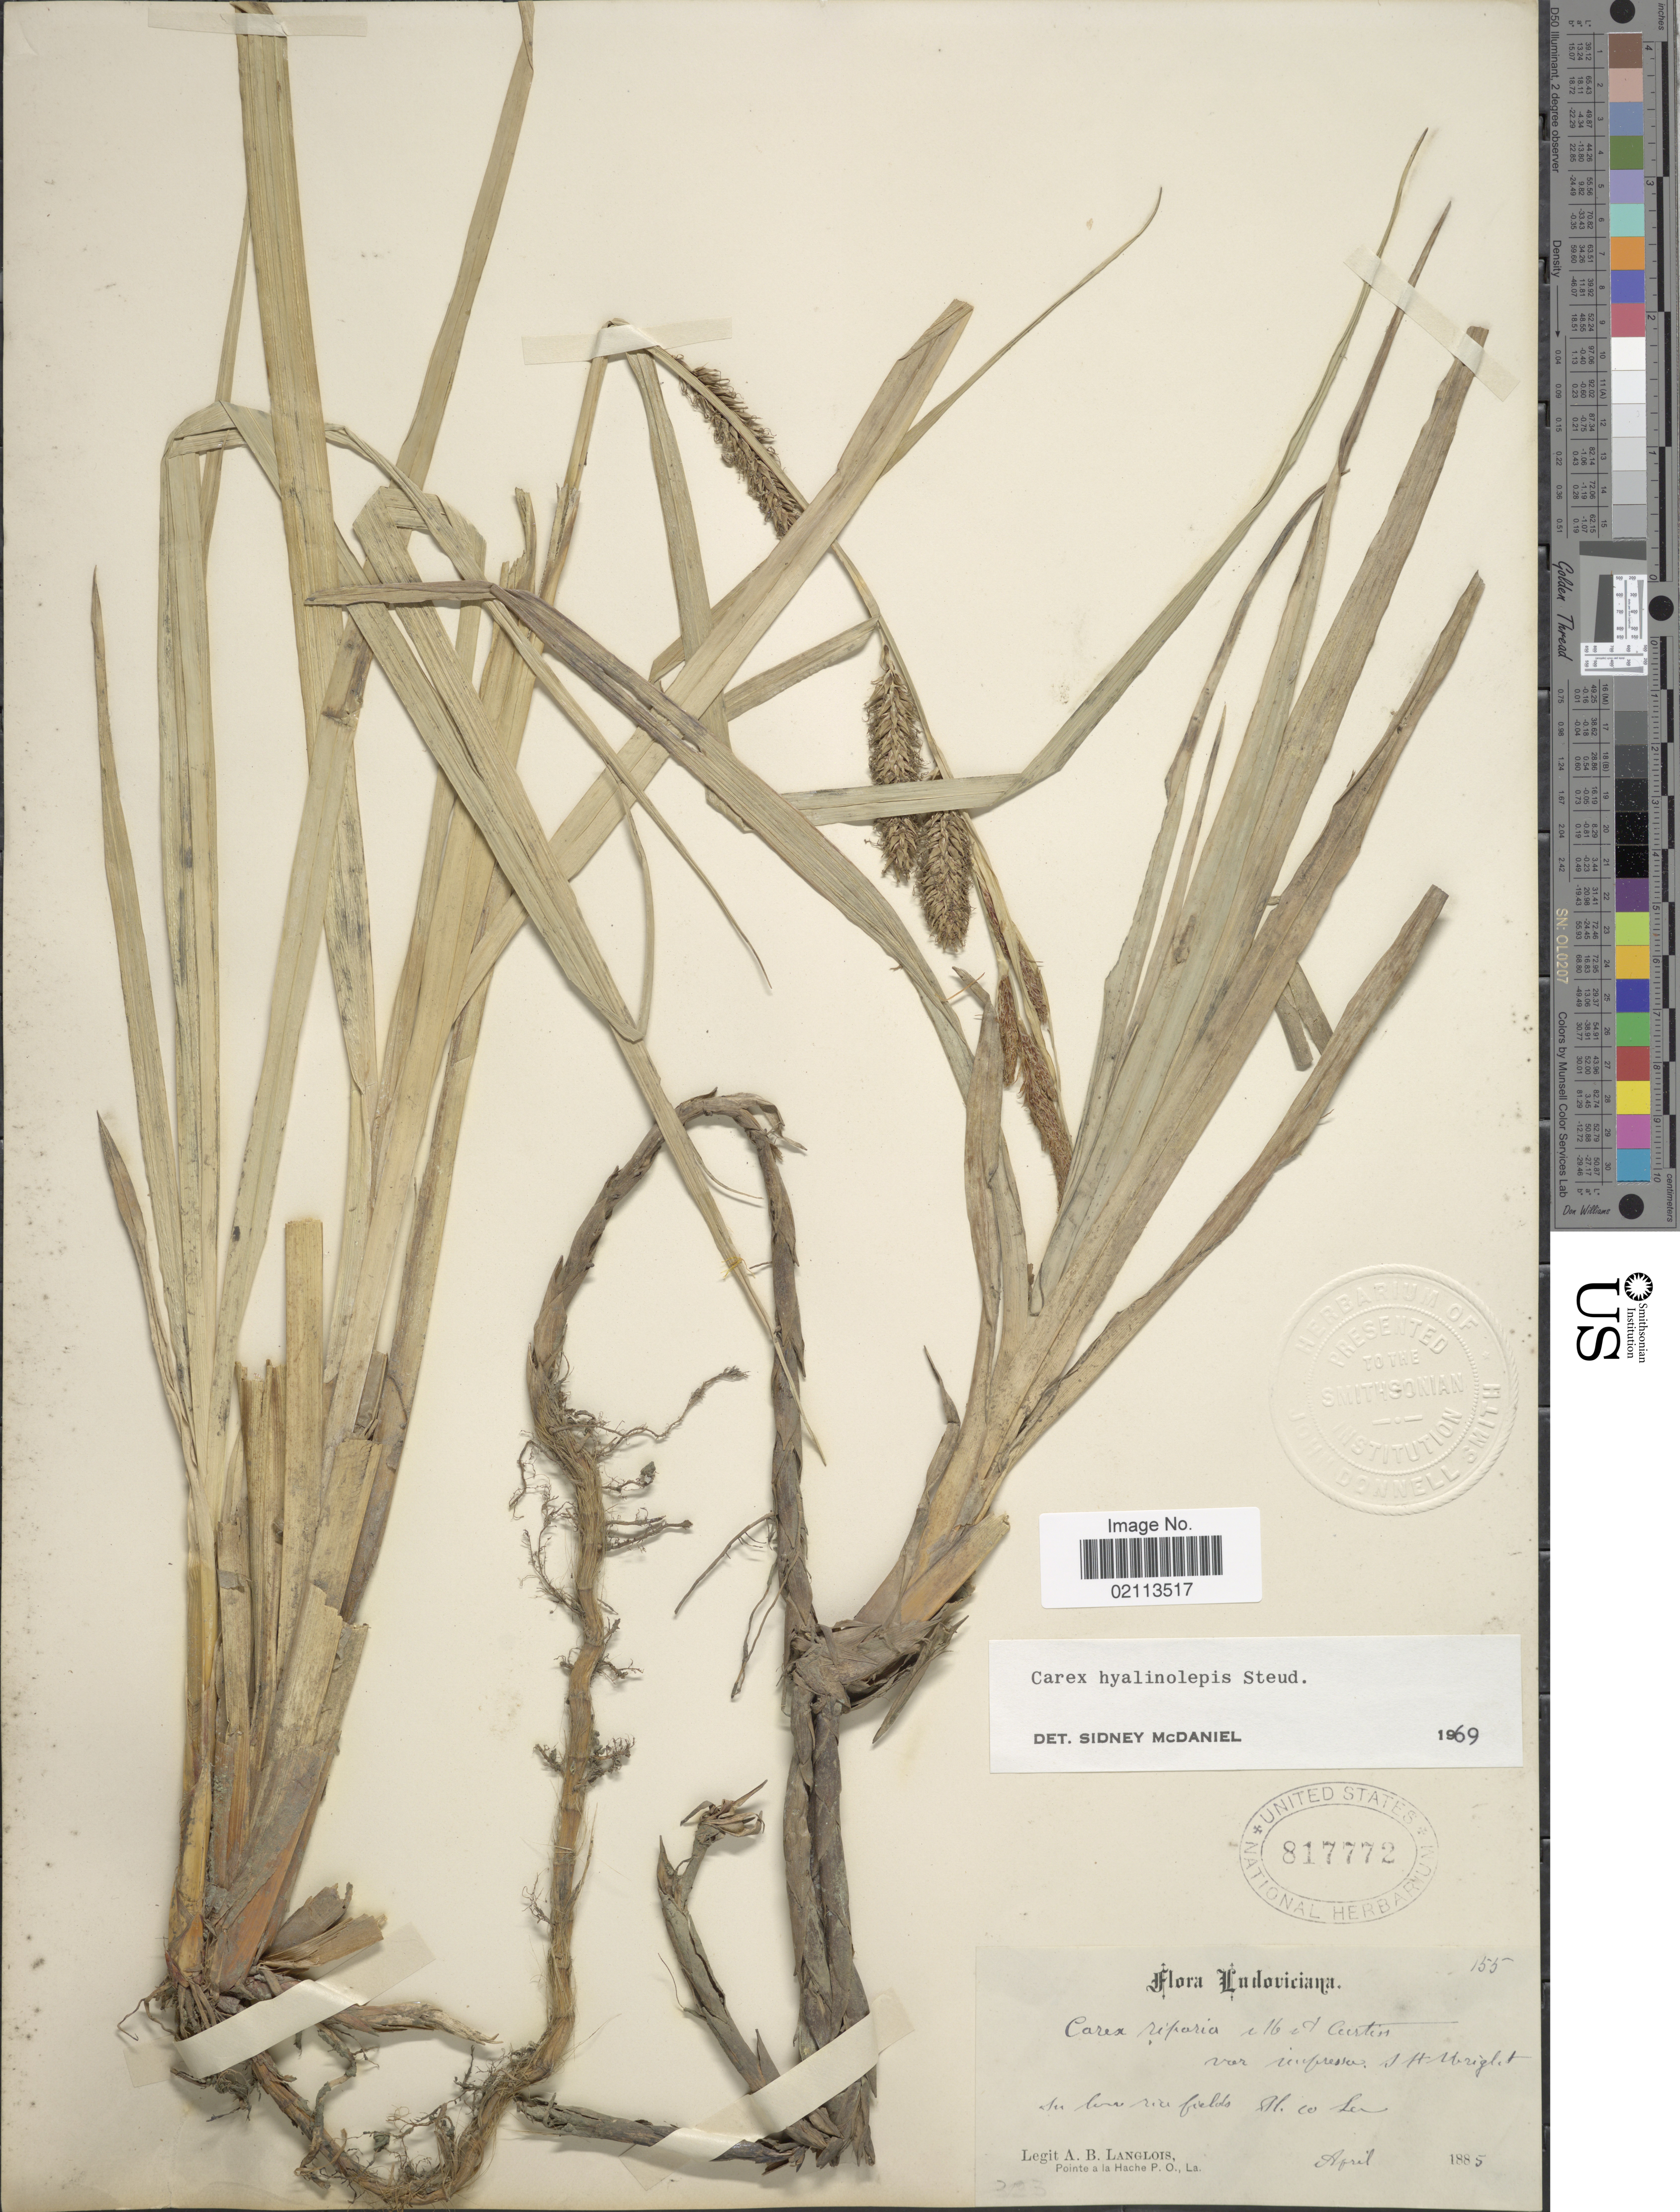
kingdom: Plantae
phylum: Tracheophyta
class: Liliopsida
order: Poales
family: Cyperaceae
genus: Carex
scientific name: Carex hyalinolepis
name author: Steud.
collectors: A. Langlois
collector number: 155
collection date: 1885-04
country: United States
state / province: Louisiana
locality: In low rice fields Pl Co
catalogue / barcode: US 817772